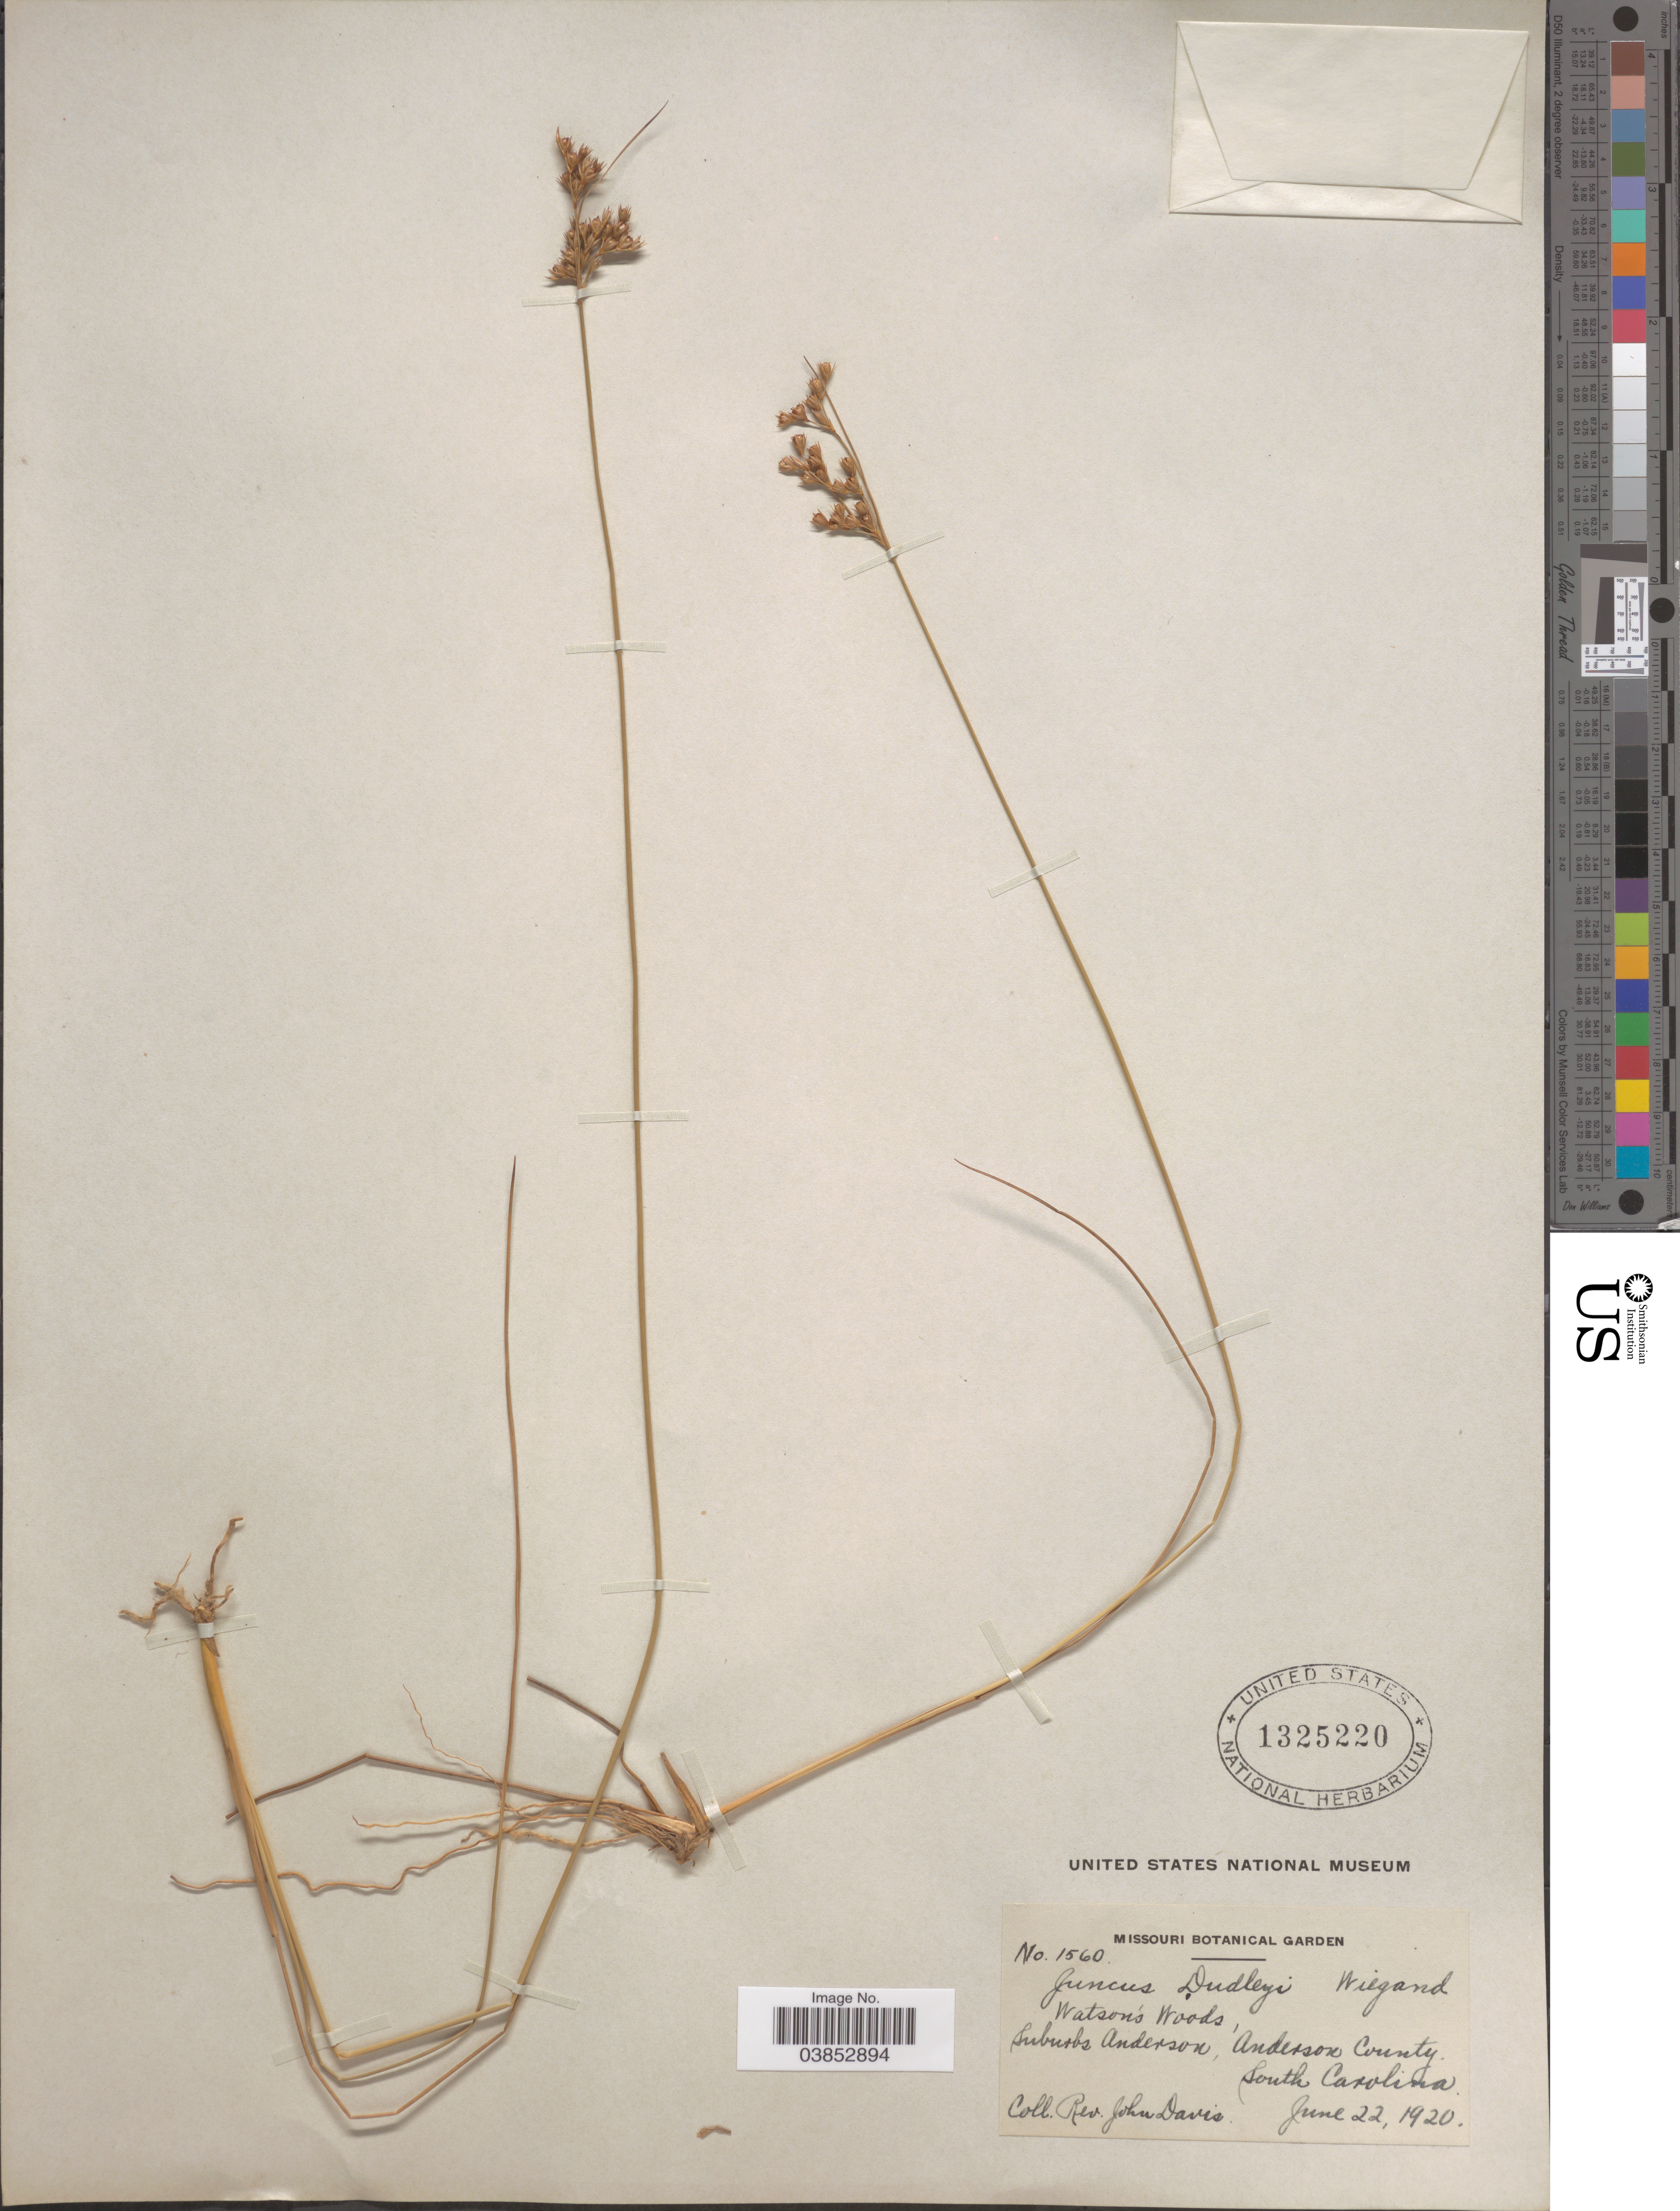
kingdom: Plantae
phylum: Tracheophyta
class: Liliopsida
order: Poales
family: Juncaceae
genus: Juncus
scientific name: Juncus dudleyi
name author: Wiegand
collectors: J. Davis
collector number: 1560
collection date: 1920-06-22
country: United States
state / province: South Carolina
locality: Watson's Woods, Suburbs Anderson, Anderson County.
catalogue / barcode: US 1325220